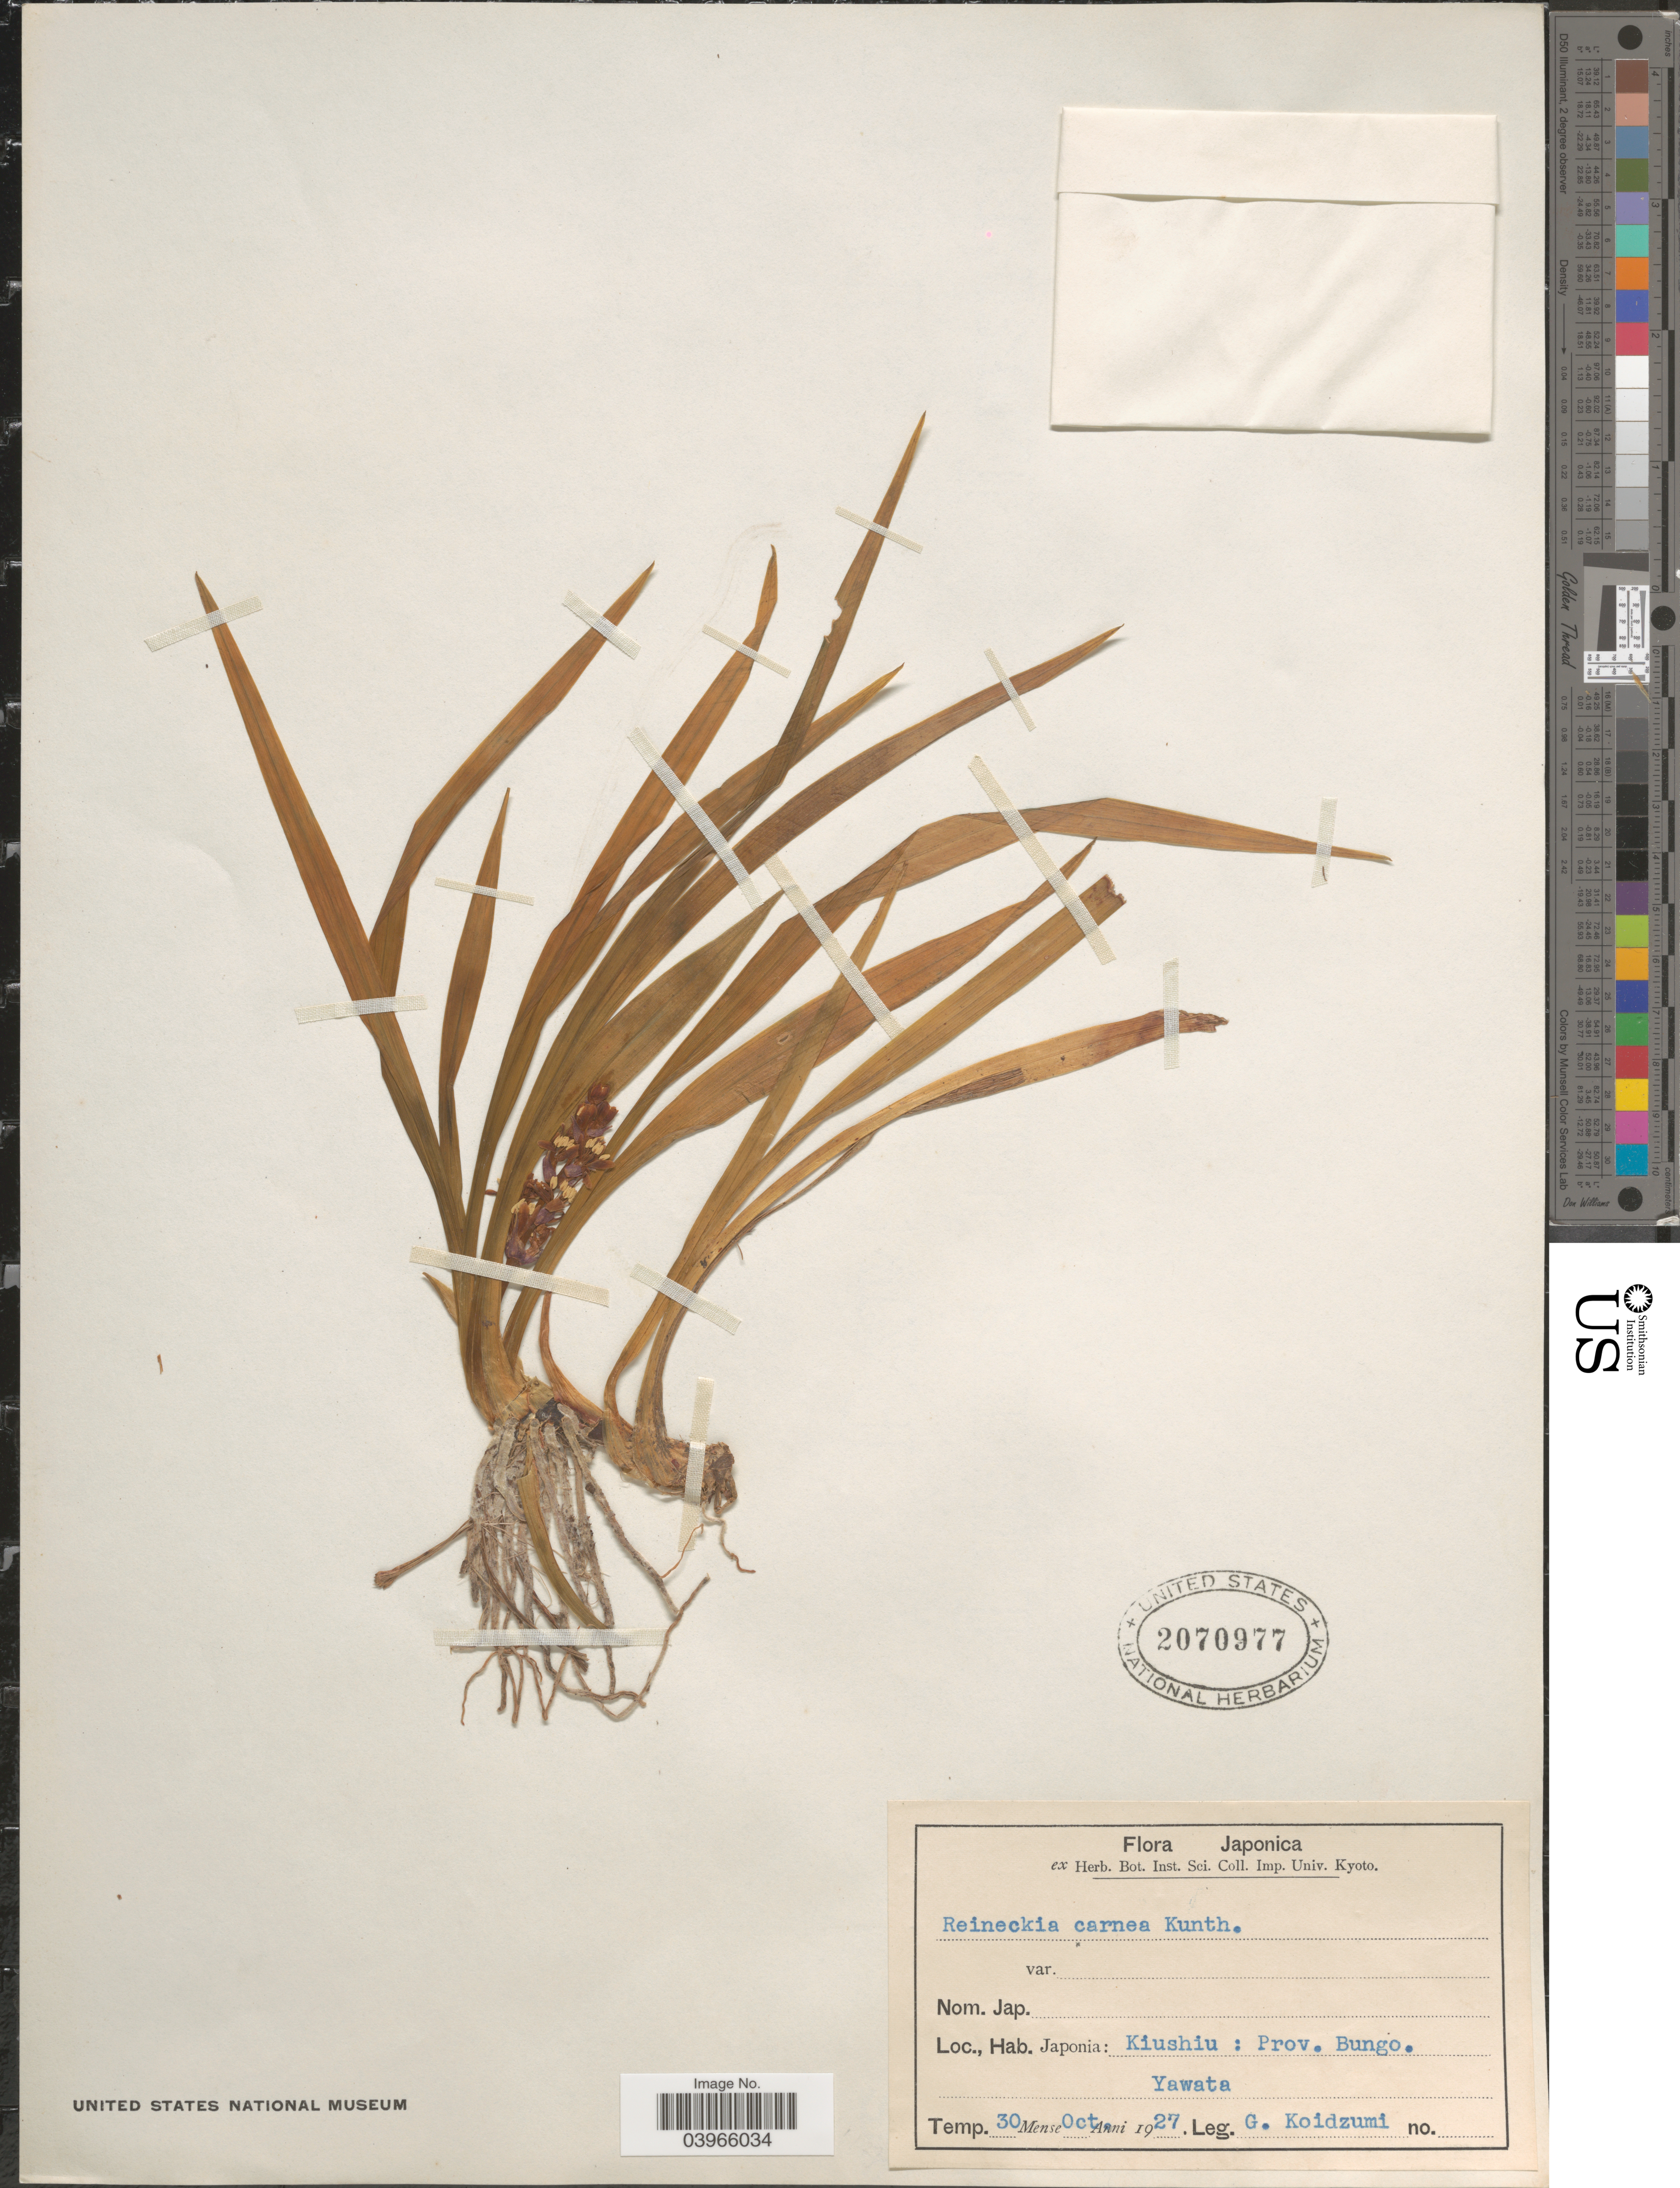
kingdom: Plantae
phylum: Tracheophyta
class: Liliopsida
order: Asparagales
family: Asparagaceae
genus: Reineckea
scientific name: Reineckea carnea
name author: (Andrews) Kunth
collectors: G. Koidzumi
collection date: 1927-10-30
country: Japan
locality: Kiushiu: Prov. Bungo. Yawata.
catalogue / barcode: US 2070977